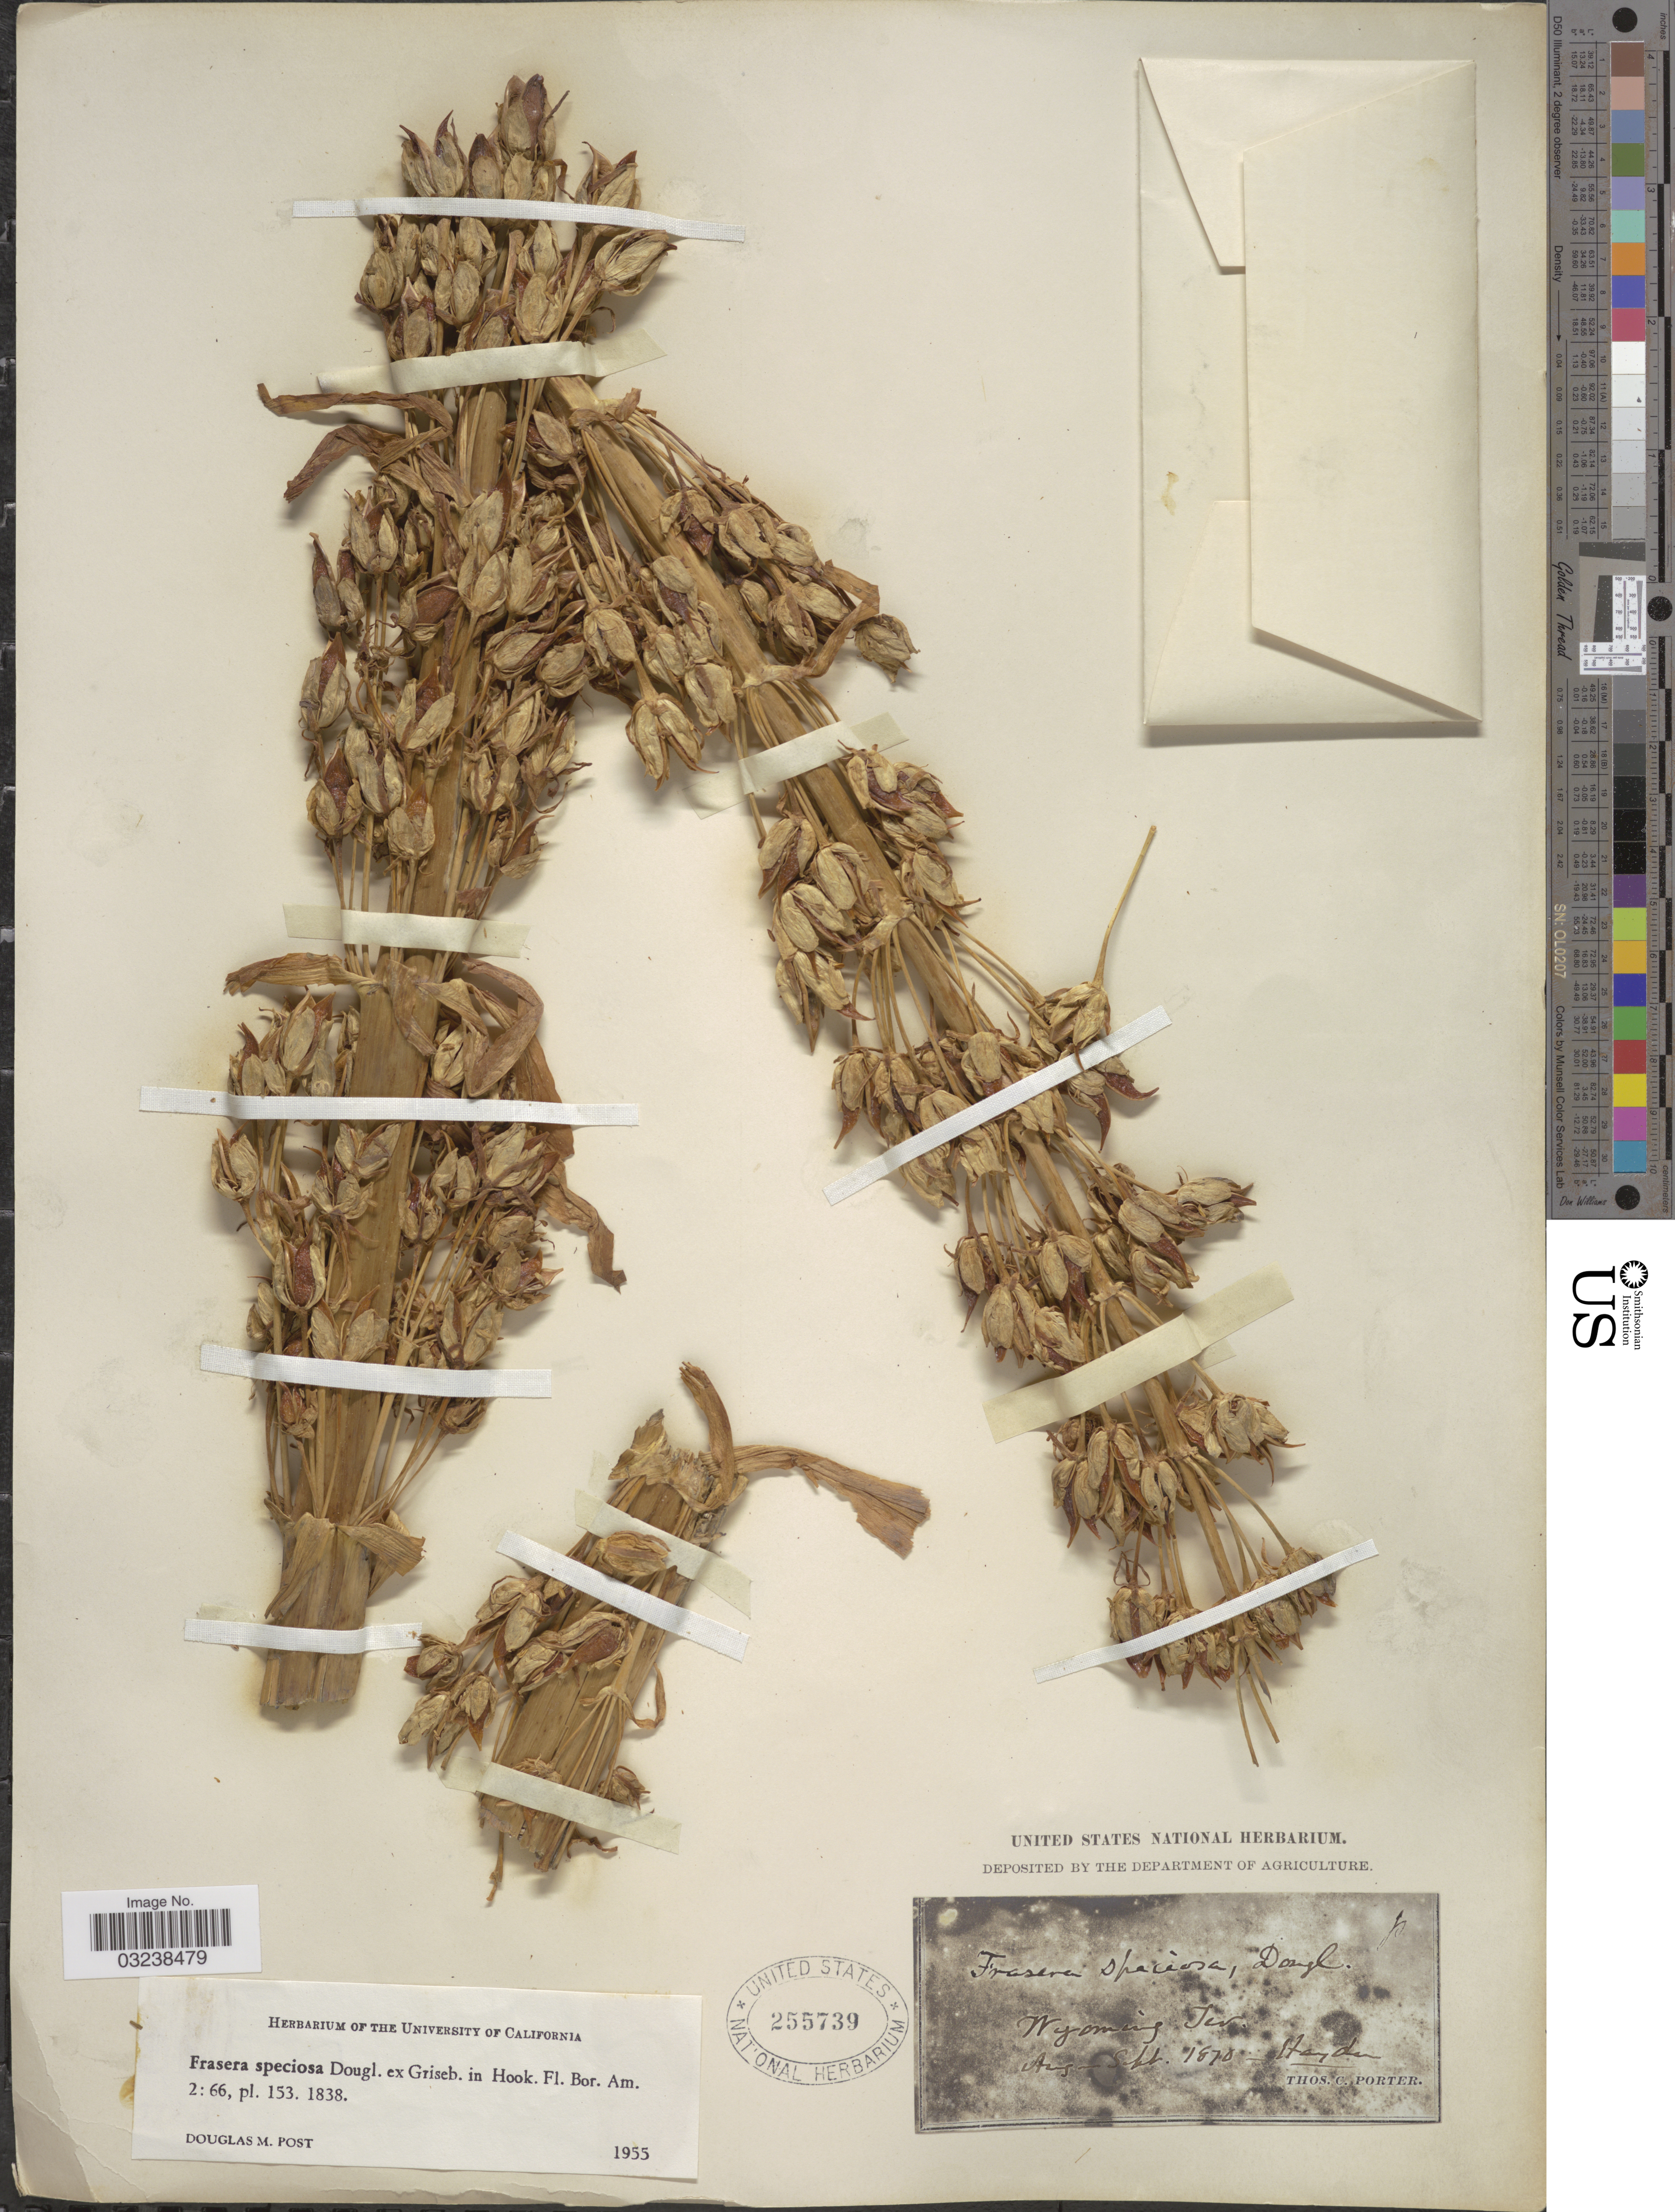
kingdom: Plantae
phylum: Tracheophyta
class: Magnoliopsida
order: Gentianales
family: Gentianaceae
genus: Swertia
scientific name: Swertia radiata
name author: (Kellogg) Kuntze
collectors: T. Porter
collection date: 1870-08/1870-09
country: United States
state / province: Wyoming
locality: Wyoming Ter. Hyaden.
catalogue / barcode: US 255739